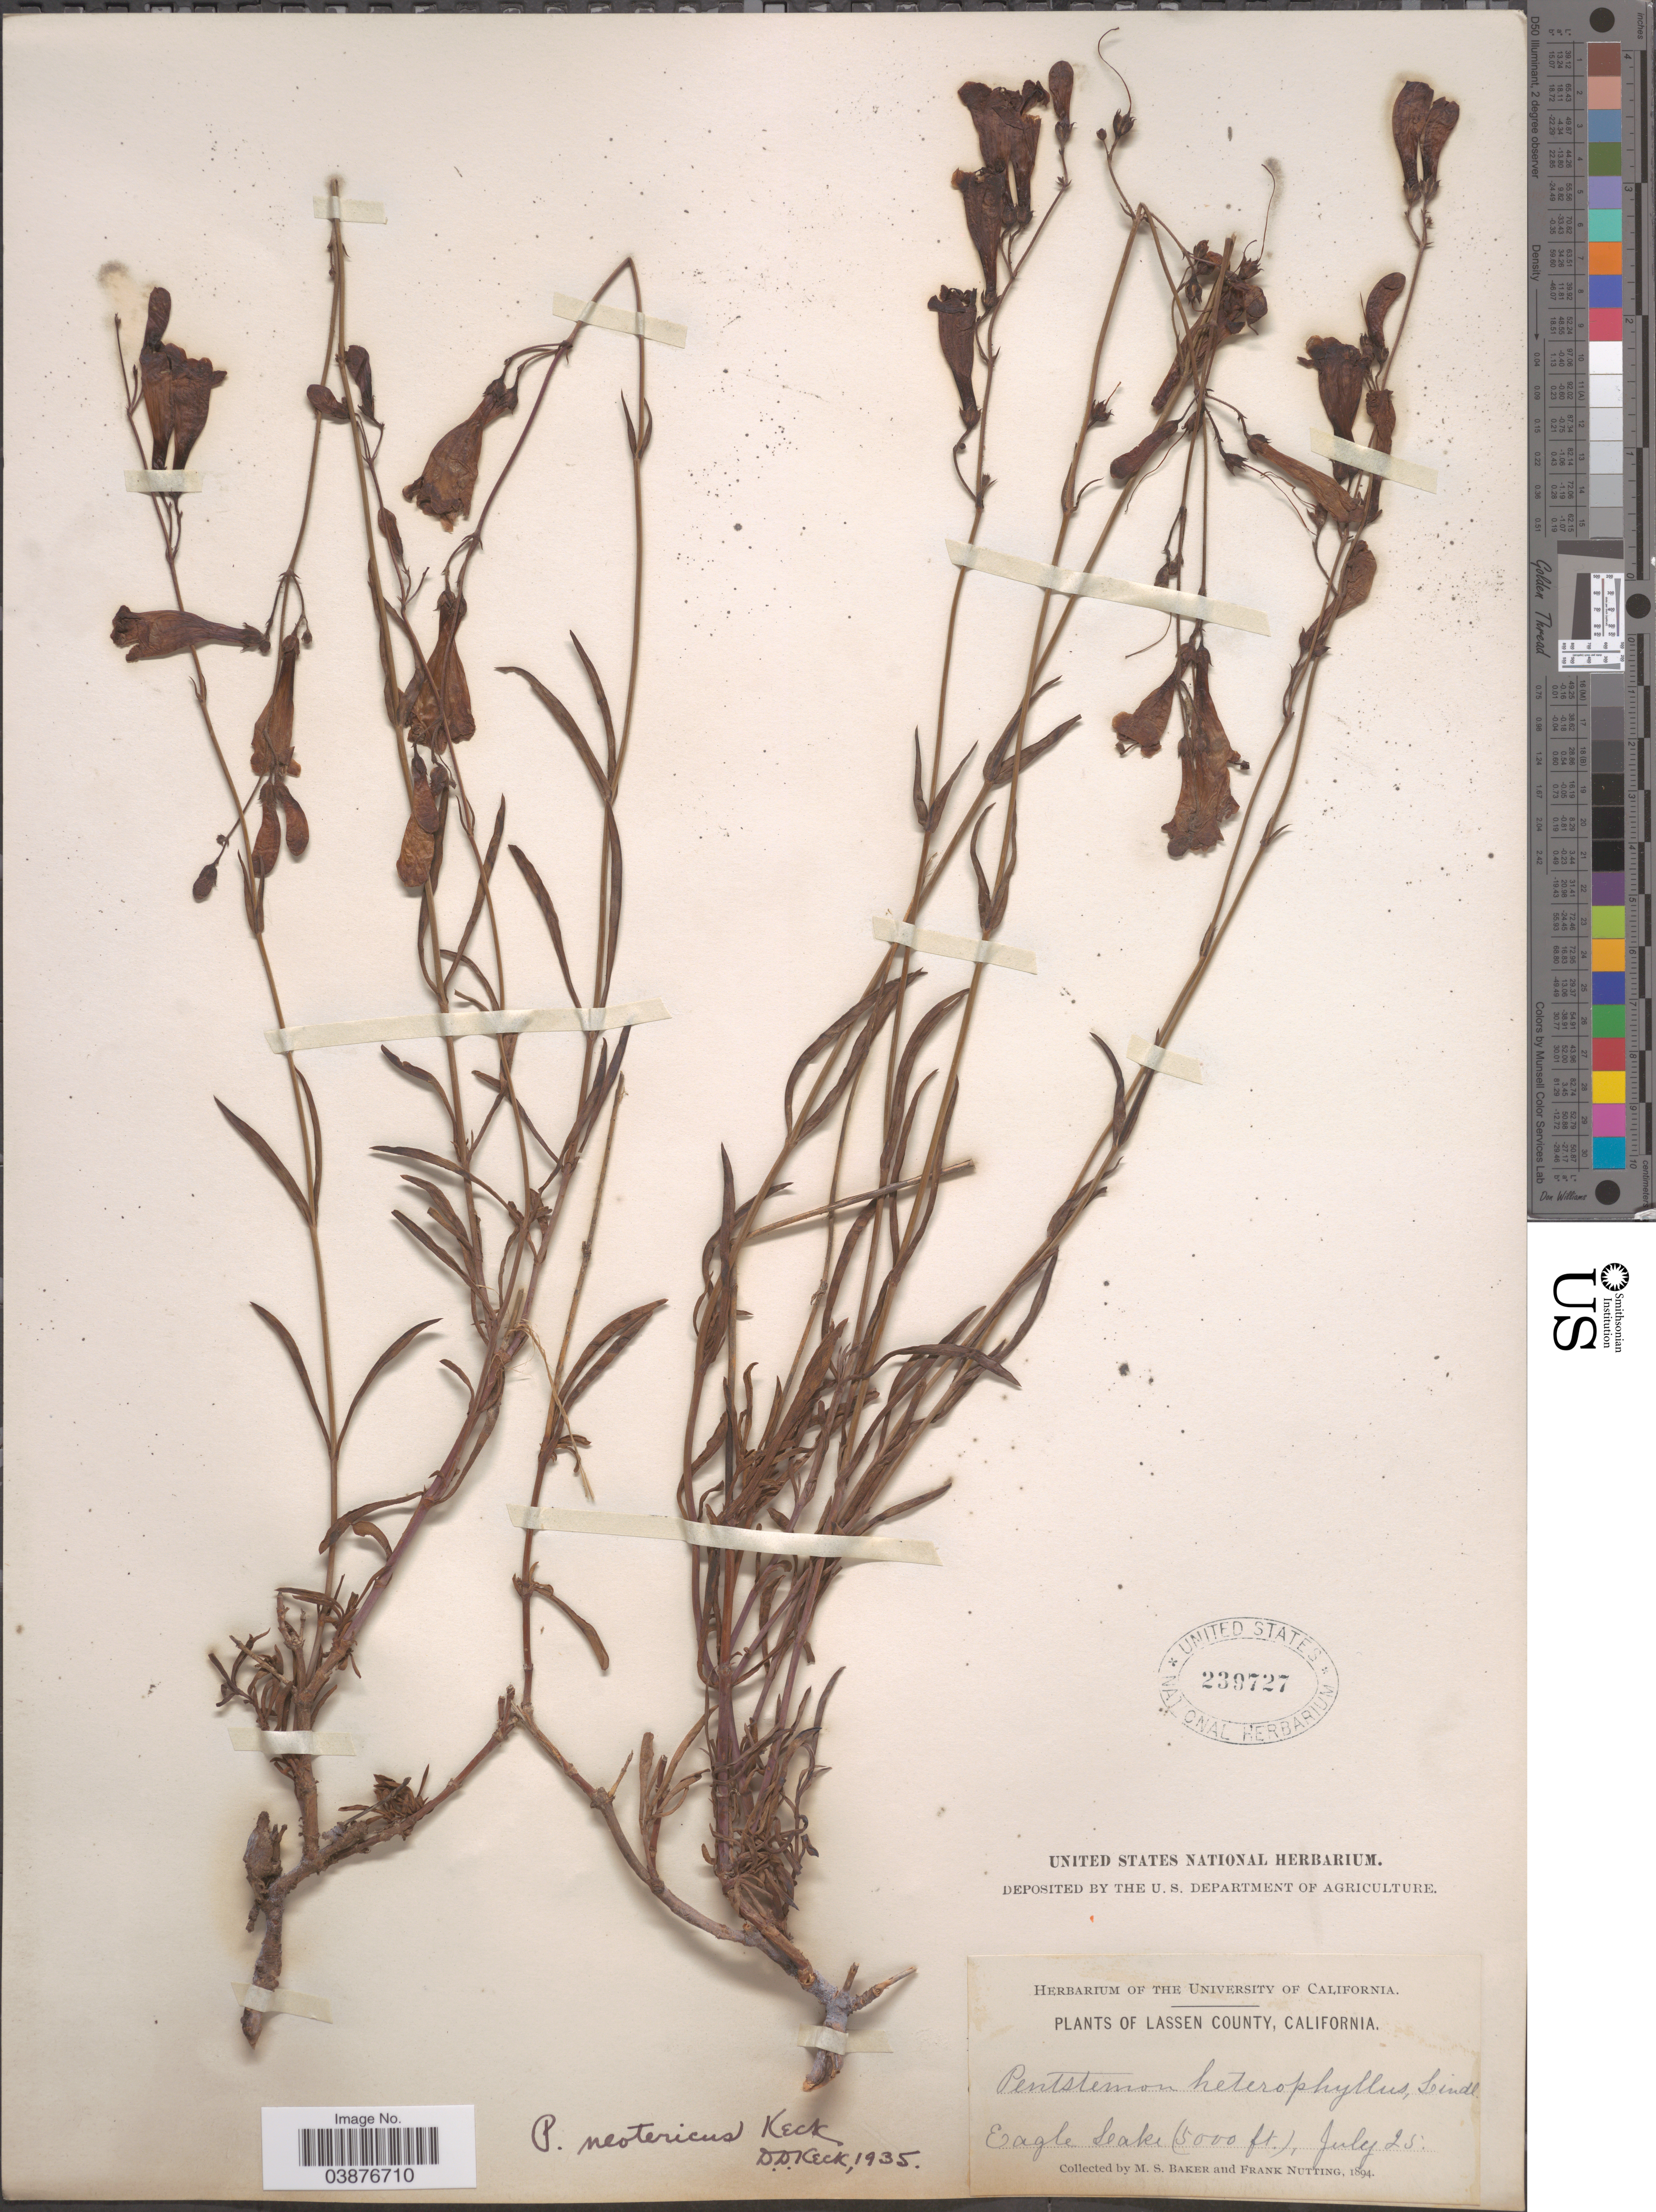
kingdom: Plantae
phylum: Tracheophyta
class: Magnoliopsida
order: Lamiales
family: Plantaginaceae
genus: Penstemon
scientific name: Penstemon neotericus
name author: D.D. Keck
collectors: M. S. Baker & F. Nutting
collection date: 1894-07-25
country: United States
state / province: California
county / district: Lassen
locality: Lassen County. Eagle Lake.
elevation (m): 1524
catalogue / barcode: US 239727